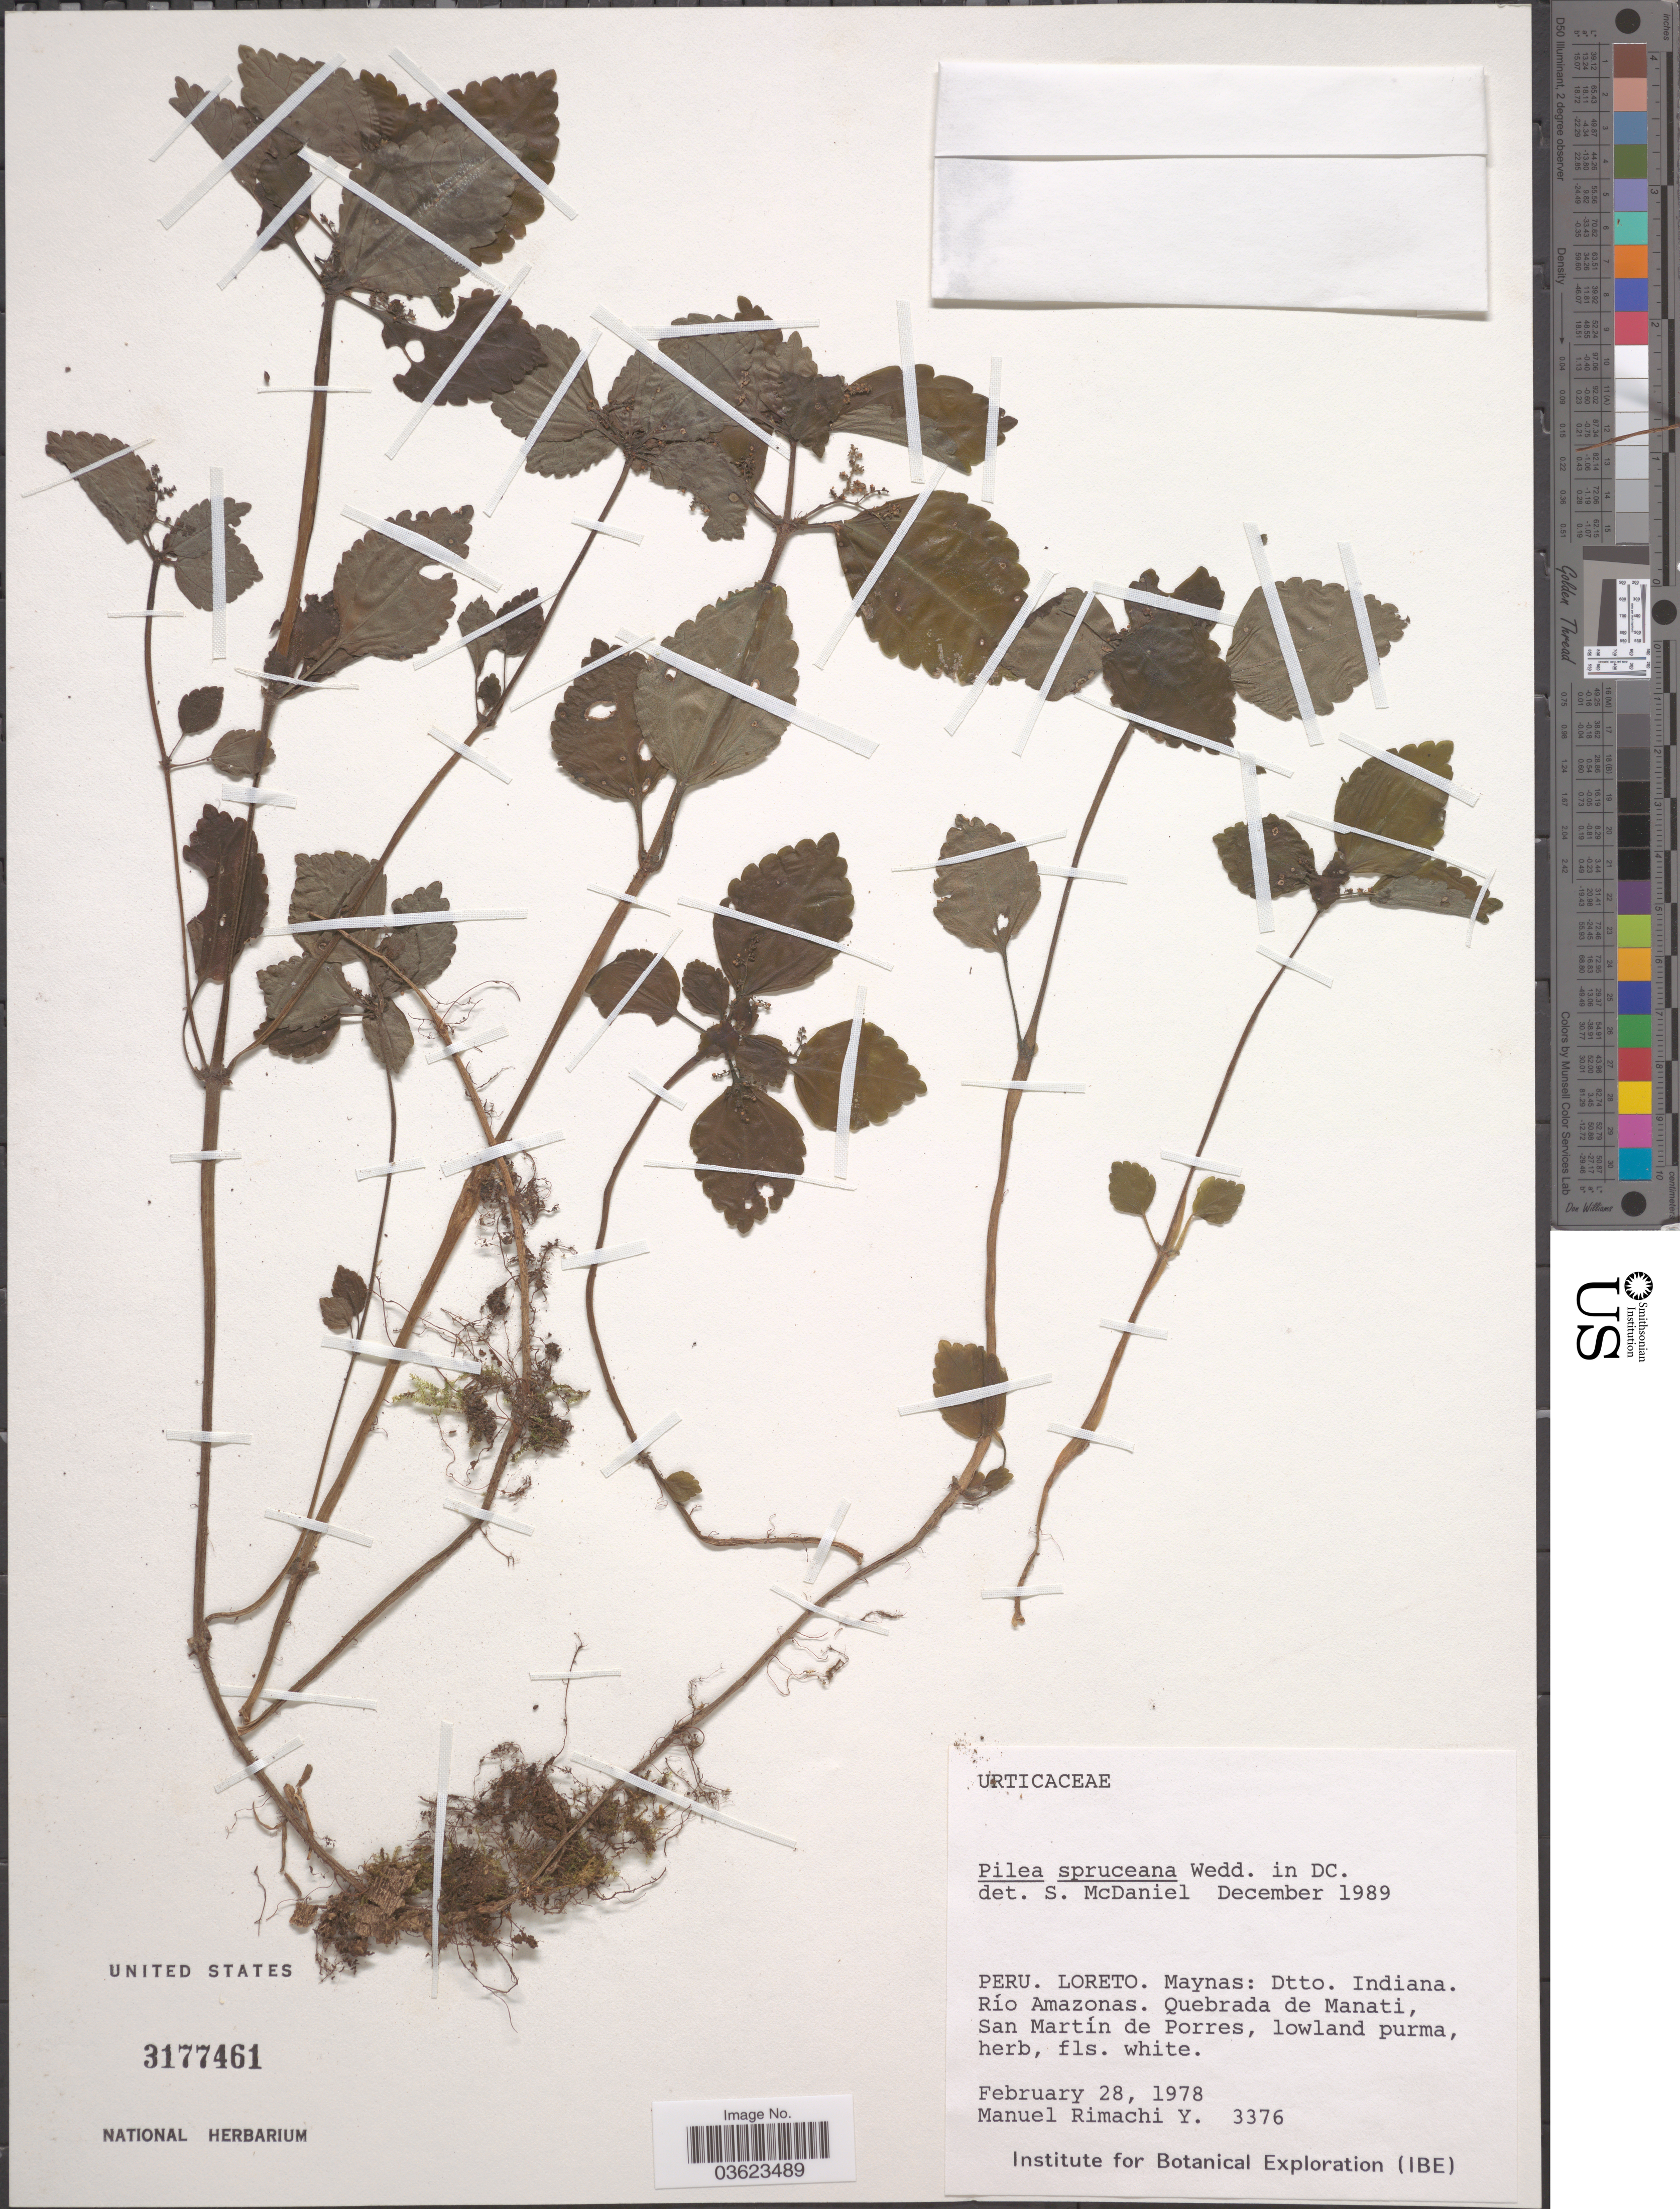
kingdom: Plantae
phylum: Tracheophyta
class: Magnoliopsida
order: Rosales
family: Urticaceae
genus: Pilea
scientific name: Pilea spruceana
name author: Wedd.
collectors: M. Rimachi Y.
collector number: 3376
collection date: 1978-02-28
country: Peru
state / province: Loreto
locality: Maynas: Dtto. Indiana. Río Amazonas. Quebrada de Manati, San Martín de Porres.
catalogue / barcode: US 3177461